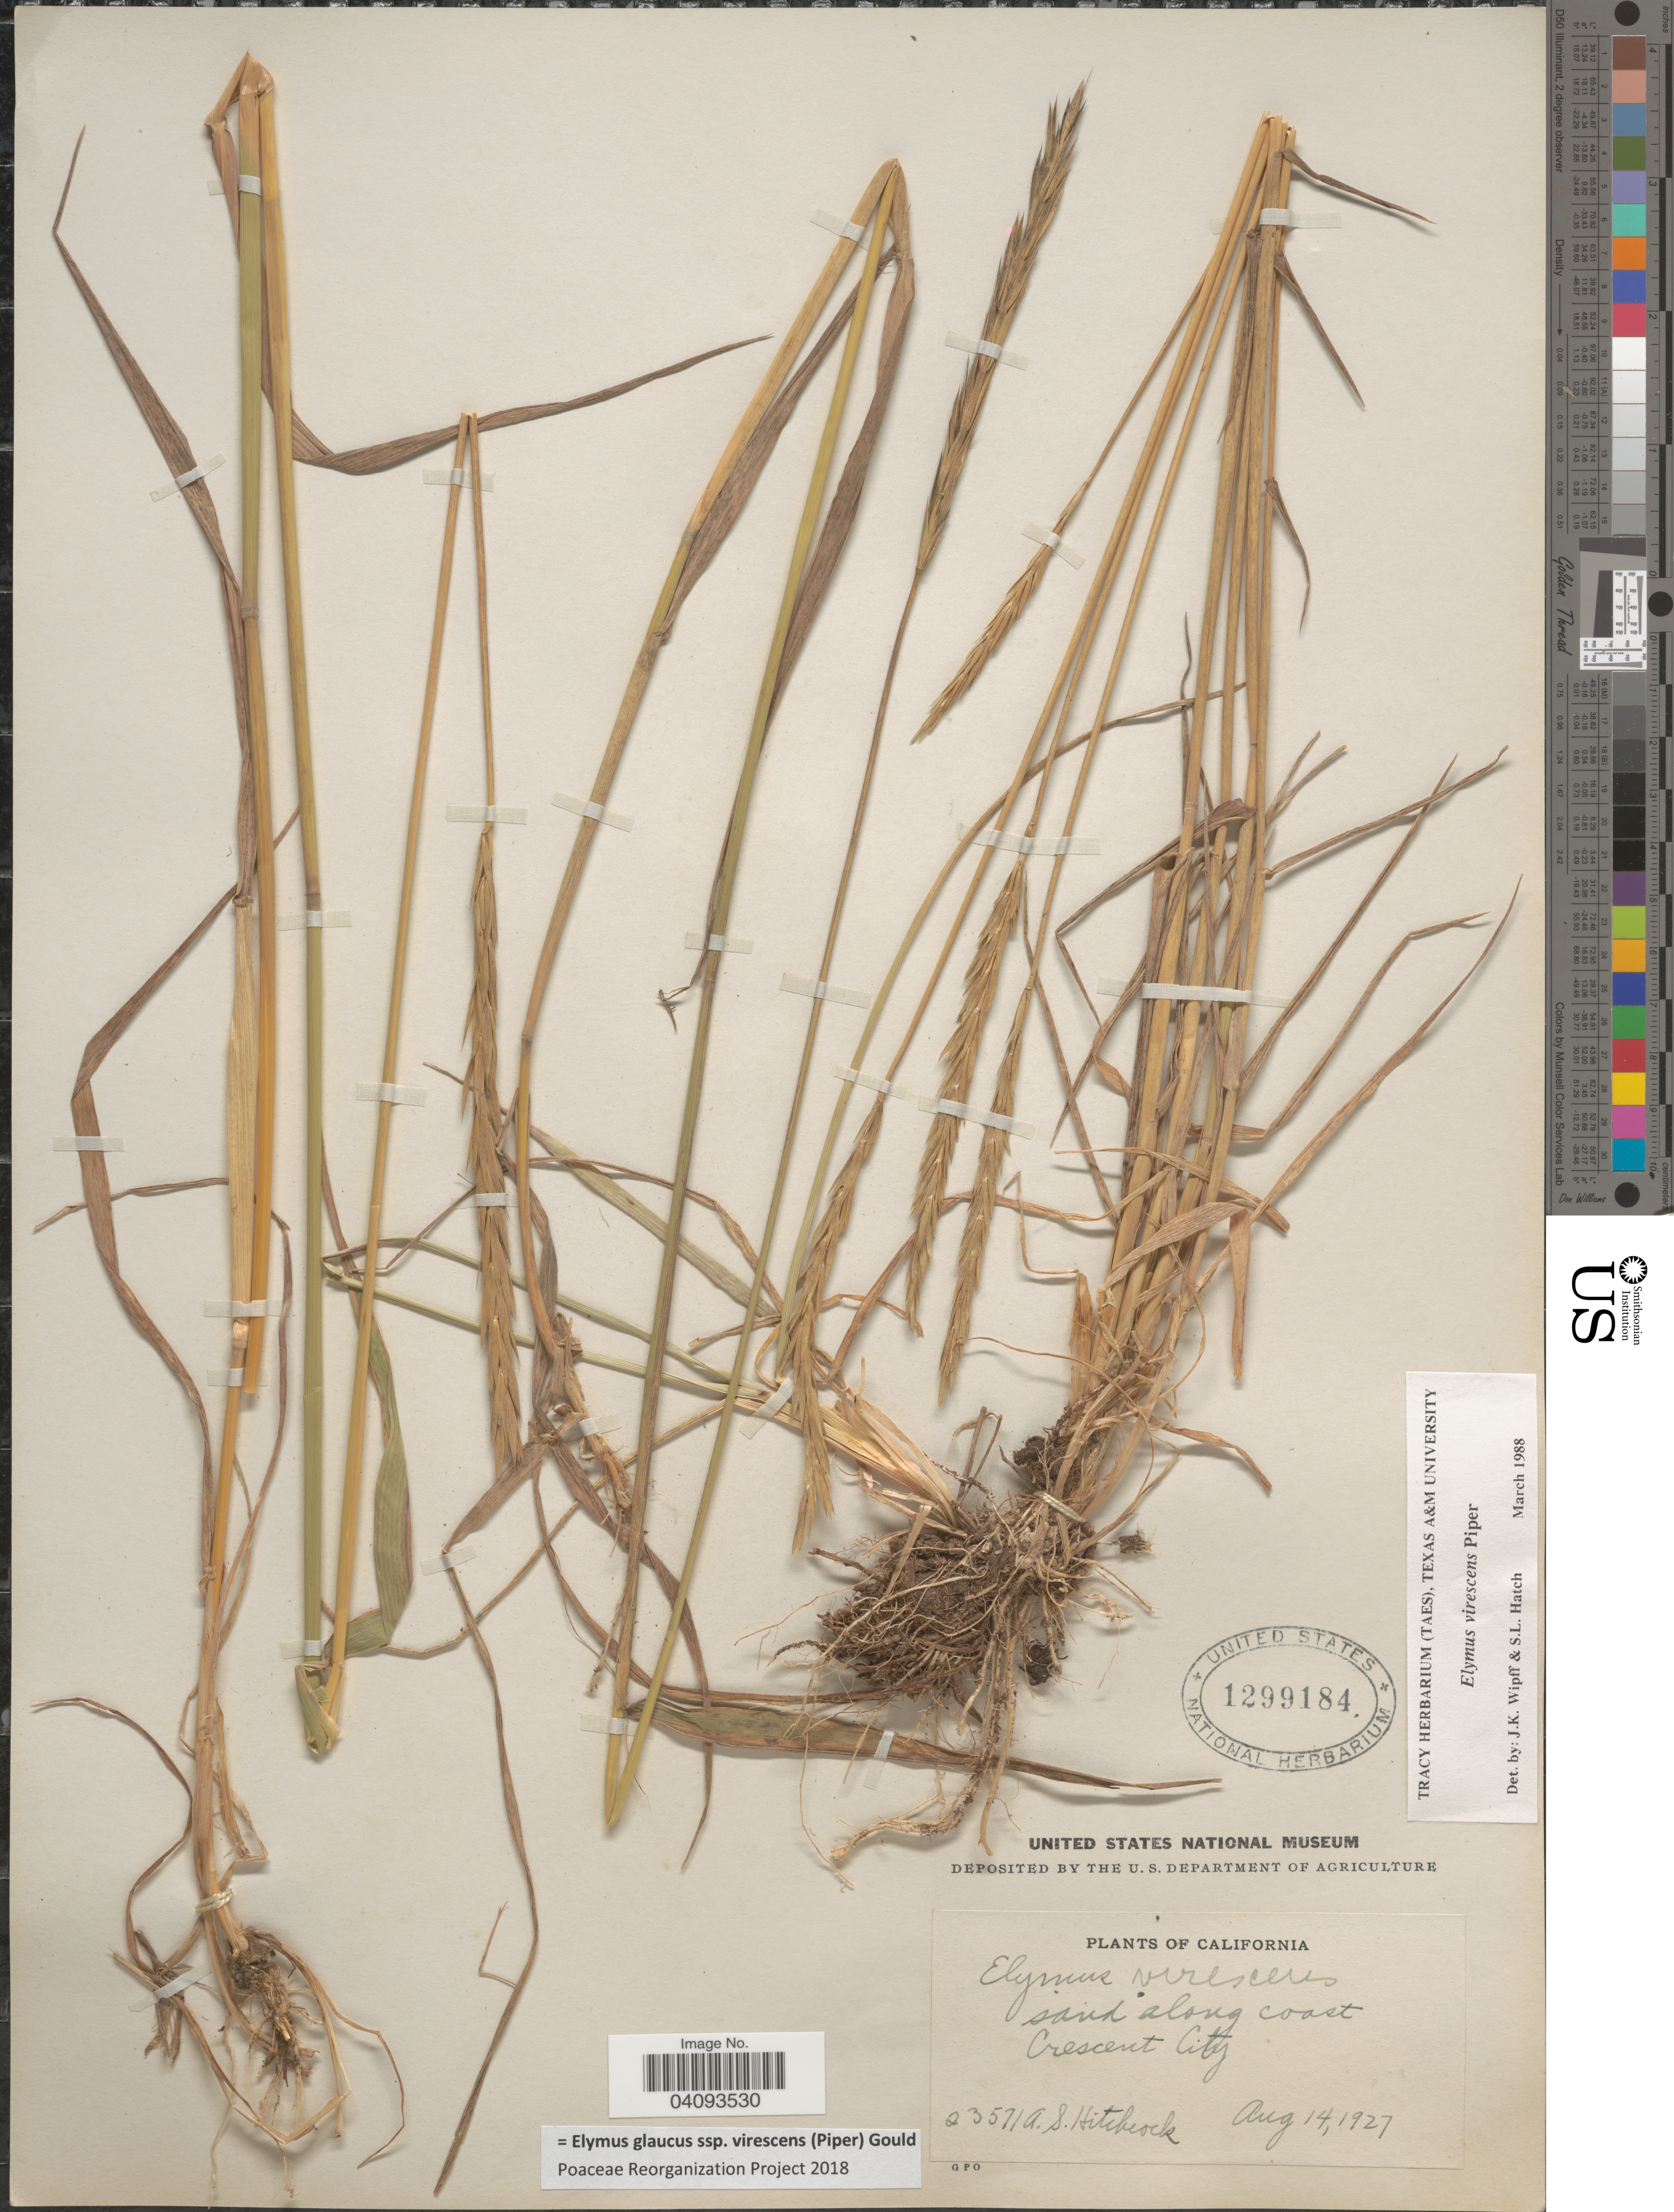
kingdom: Plantae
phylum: Tracheophyta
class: Liliopsida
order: Poales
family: Poaceae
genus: Elymus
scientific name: Elymus glaucus subsp. virescens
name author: (Piper) Gould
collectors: A. S. Hitchcock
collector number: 23571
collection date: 1927-08-14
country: United States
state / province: California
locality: Sandy along coast Crescent City.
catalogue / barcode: US 1299184